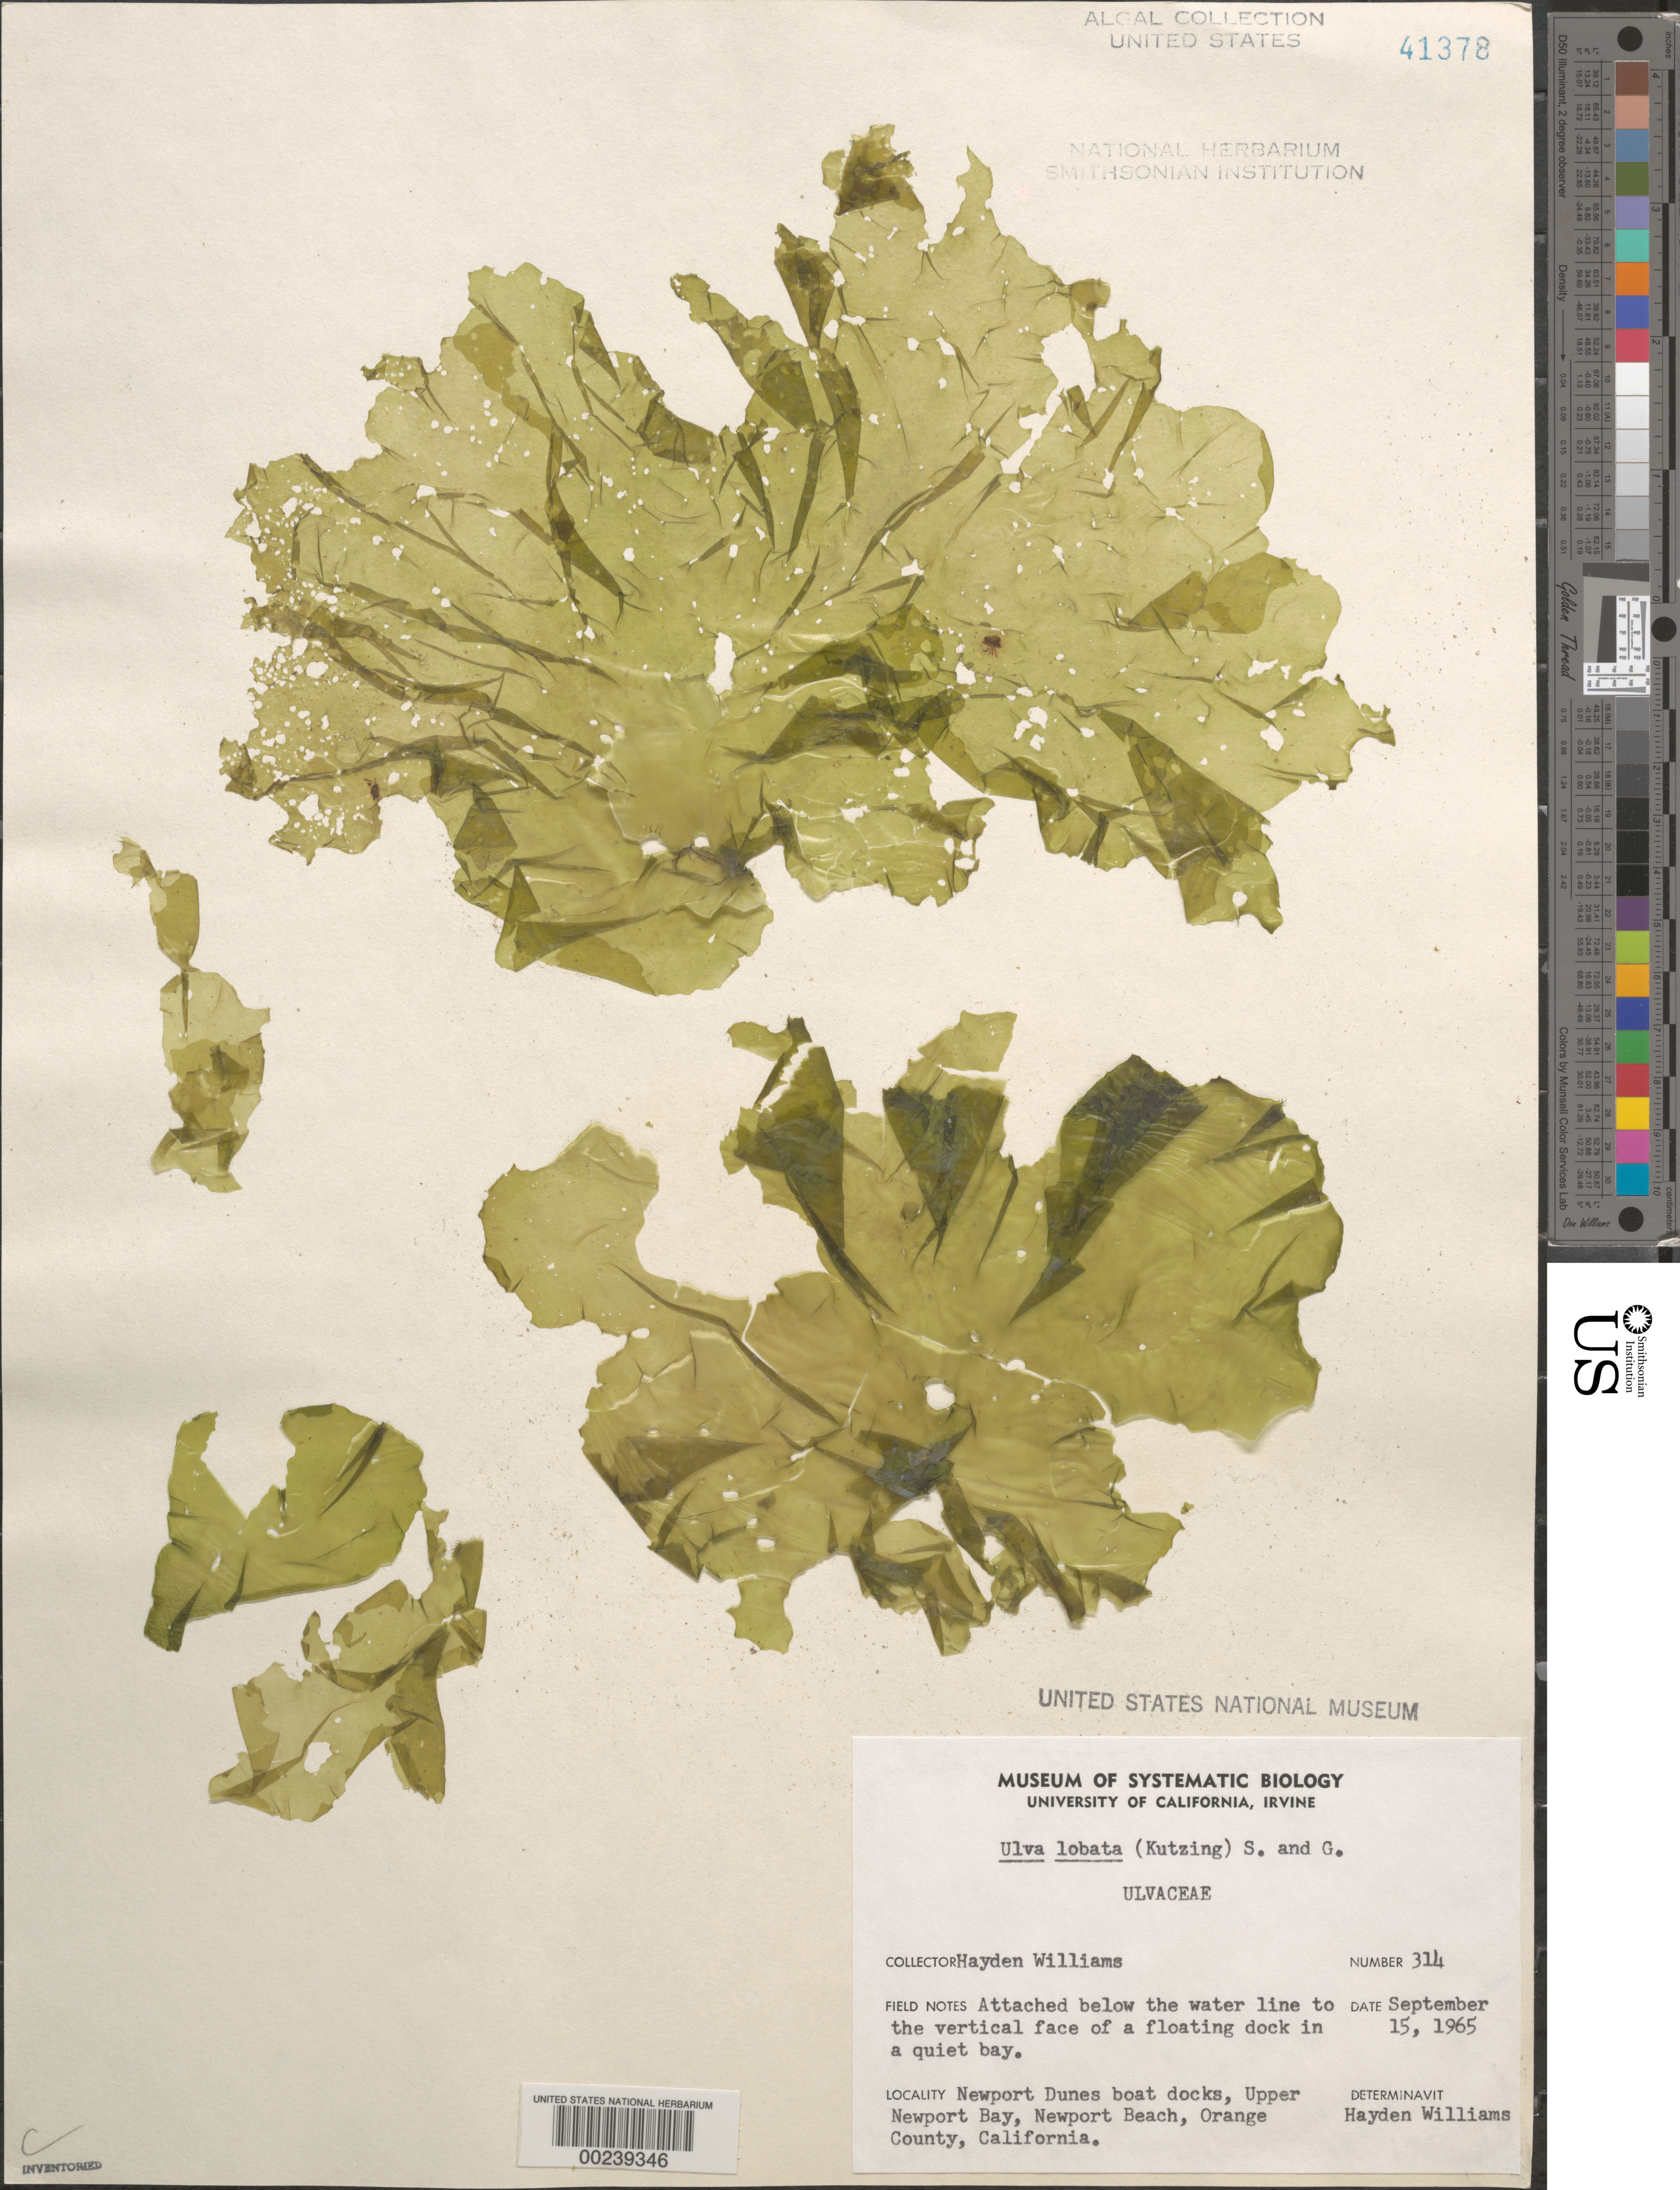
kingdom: Plantae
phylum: Chlorophyta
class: Ulvophyceae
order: Ulvales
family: Ulvaceae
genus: Ulva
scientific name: Ulva lactuca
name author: L.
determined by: Algae name updating Project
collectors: H. R. Williams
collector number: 314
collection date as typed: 15 Sep 1965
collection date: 1965-09-15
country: United States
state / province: California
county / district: Orange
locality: Newport Beach, Upper Newport Bay, Newport Dunes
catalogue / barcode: US 41378